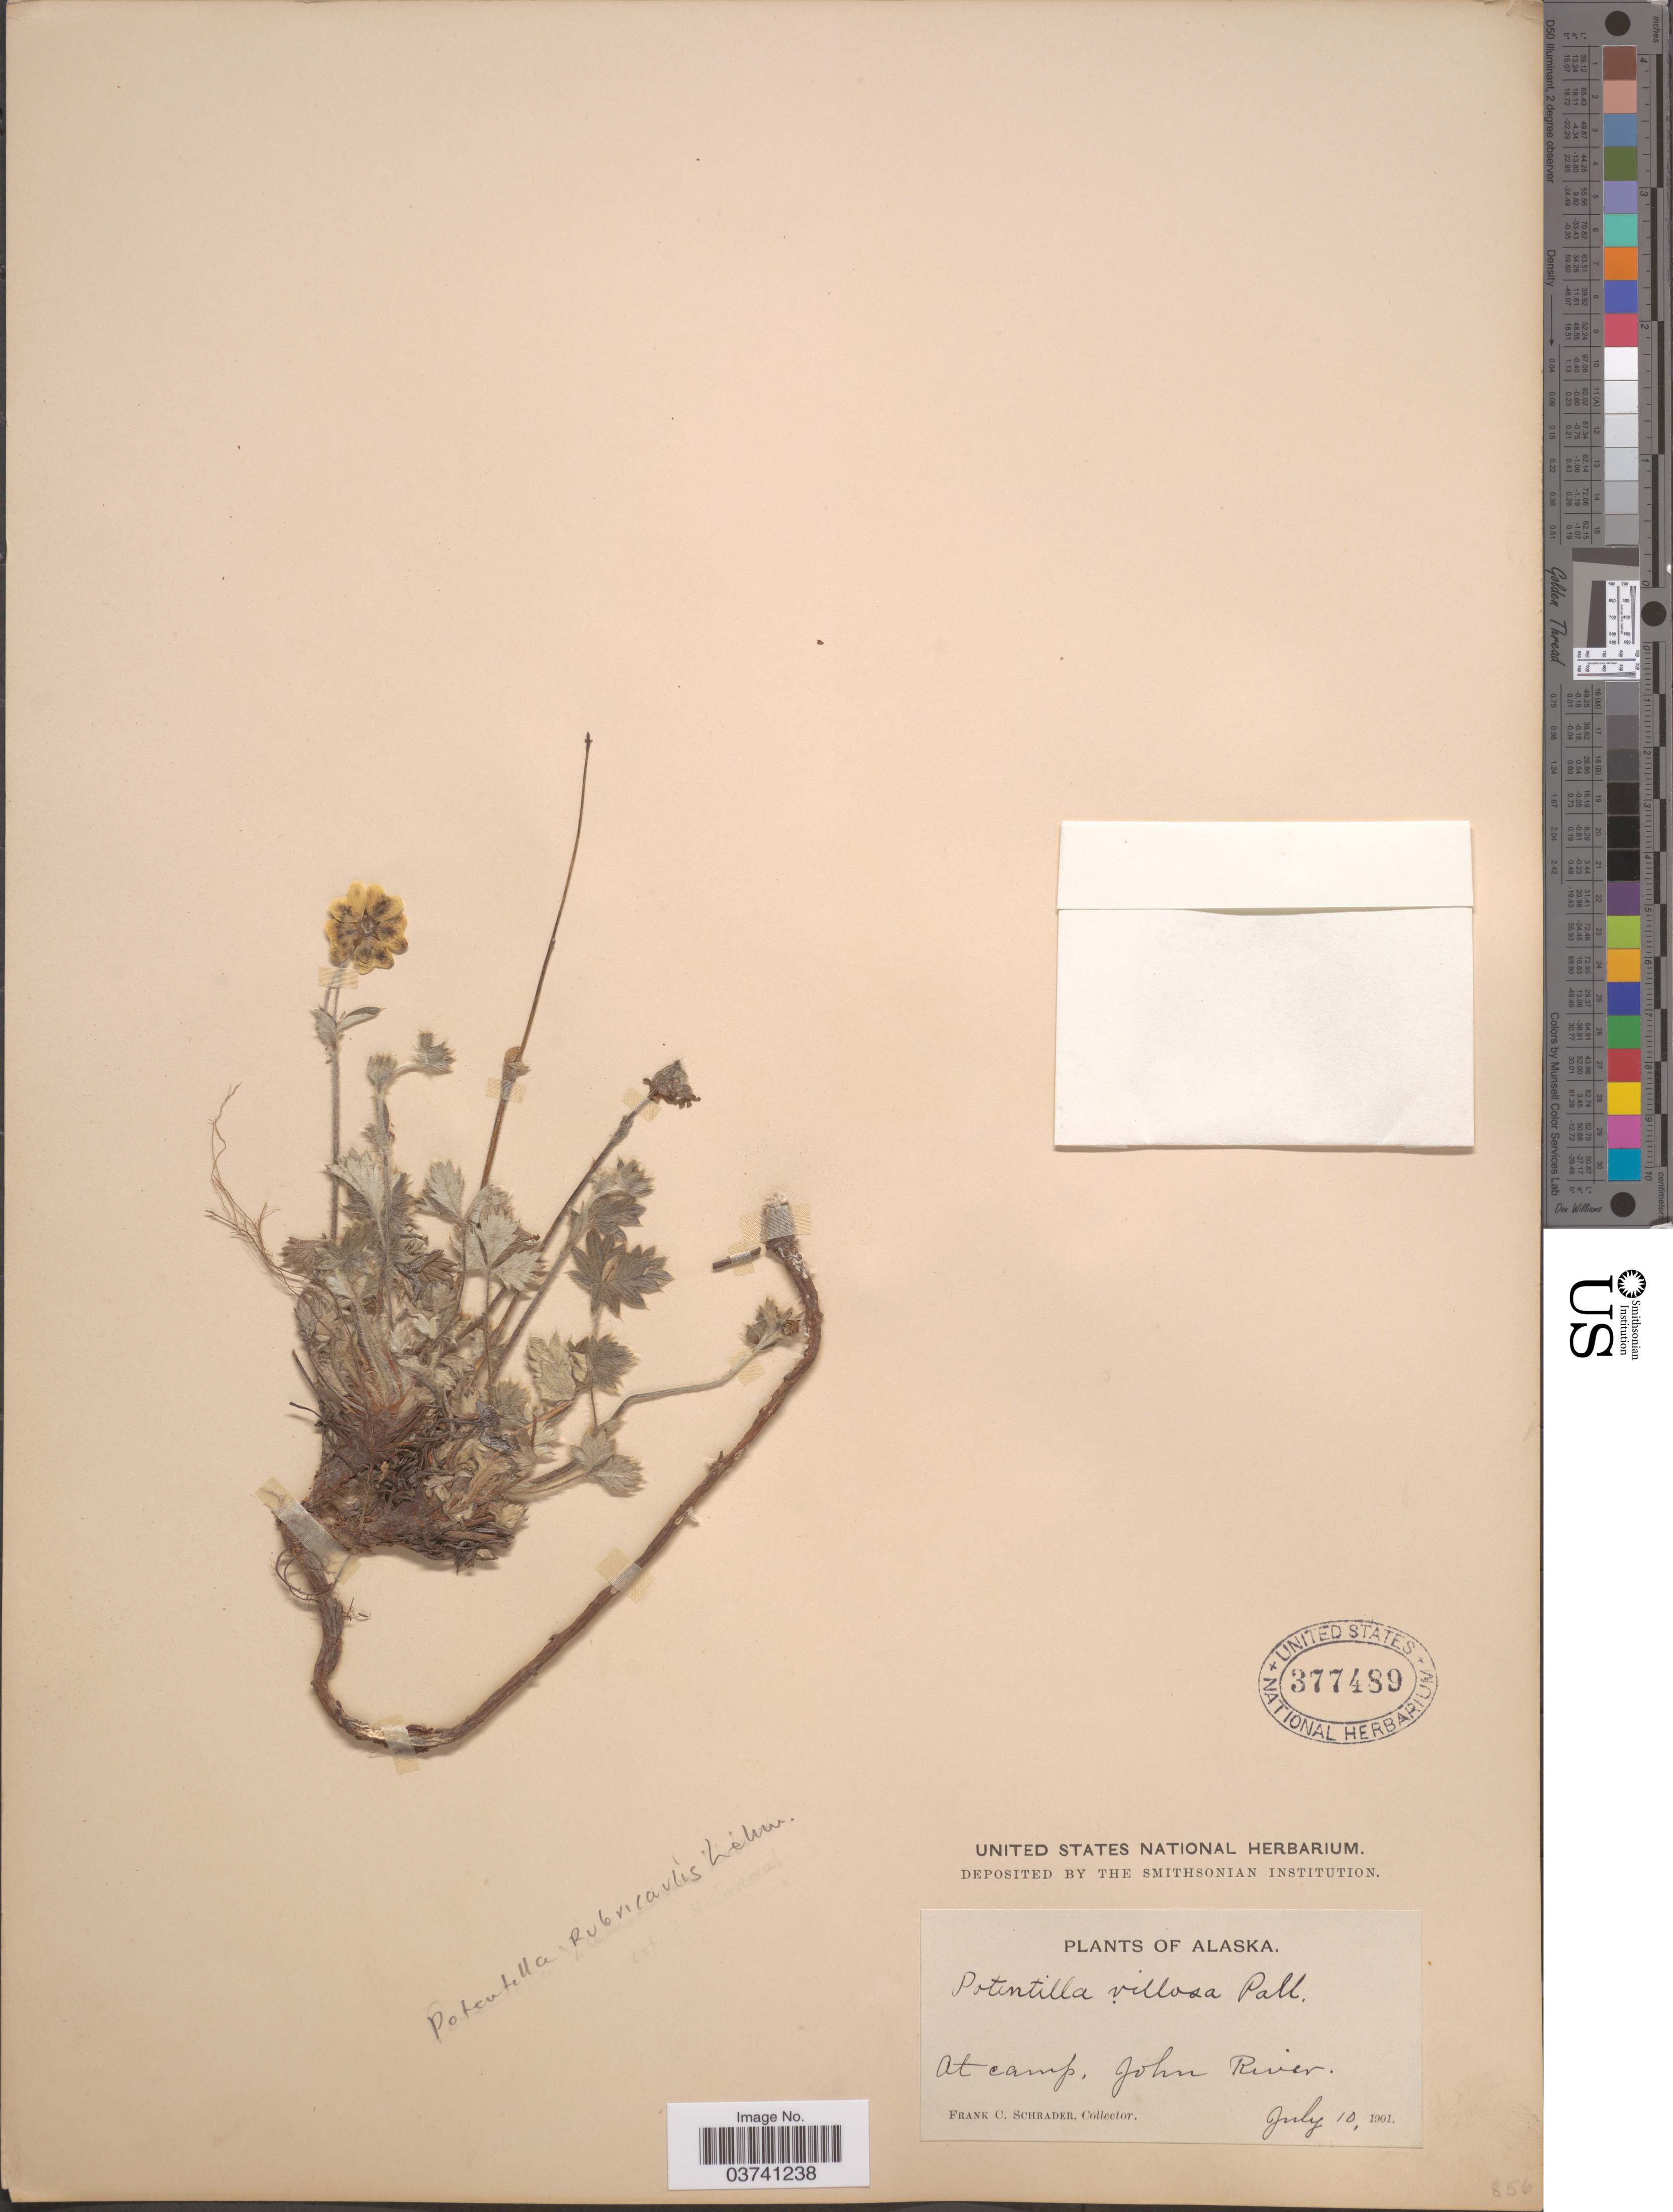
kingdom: Plantae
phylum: Tracheophyta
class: Magnoliopsida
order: Rosales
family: Rosaceae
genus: Potentilla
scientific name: Potentilla rubricaulis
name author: F. Lehm.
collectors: F. C. Schrader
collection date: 1901-07-10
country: United States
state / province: Alaska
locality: At Camp, John River.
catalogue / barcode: US 377489